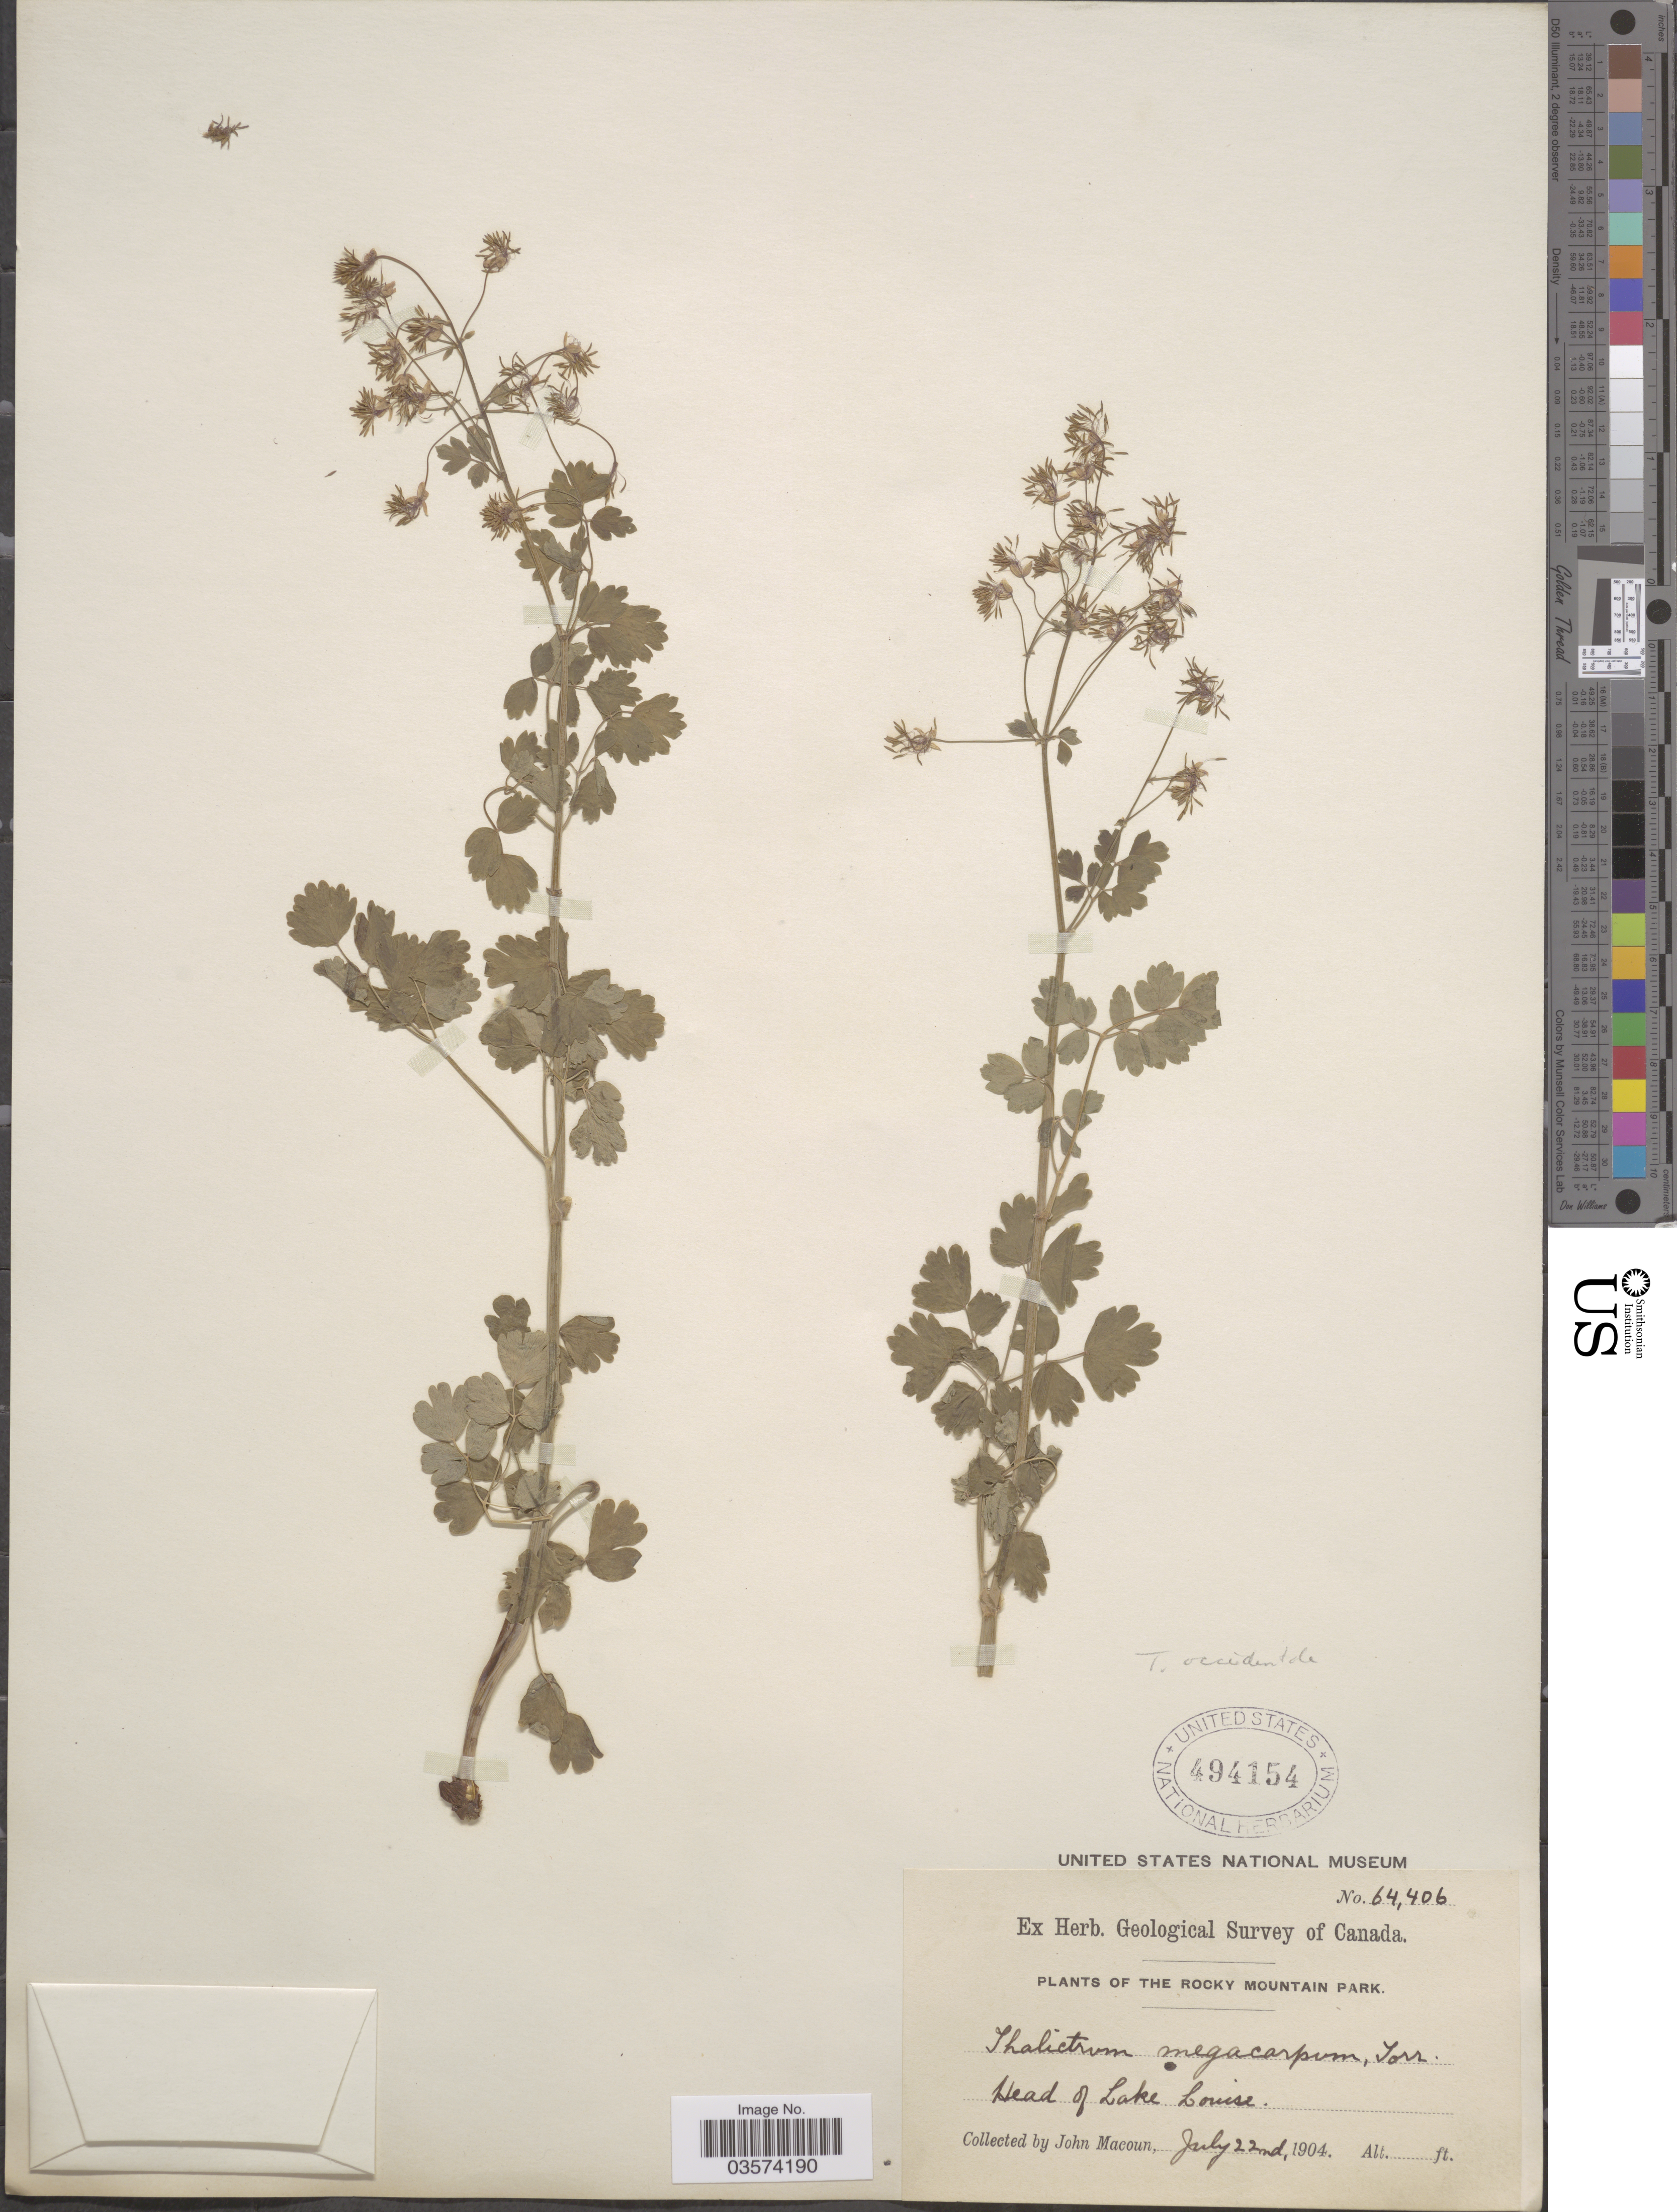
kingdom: Plantae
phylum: Tracheophyta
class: Magnoliopsida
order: Ranunculales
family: Ranunculaceae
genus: Thalictrum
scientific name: Thalictrum occidentale var. palousense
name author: H. St. John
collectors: J. Macoun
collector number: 64406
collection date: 1904-07-22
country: Canada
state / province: Alberta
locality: Rocky Mountain Park. Head of Lake Louise.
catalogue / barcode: US 494154